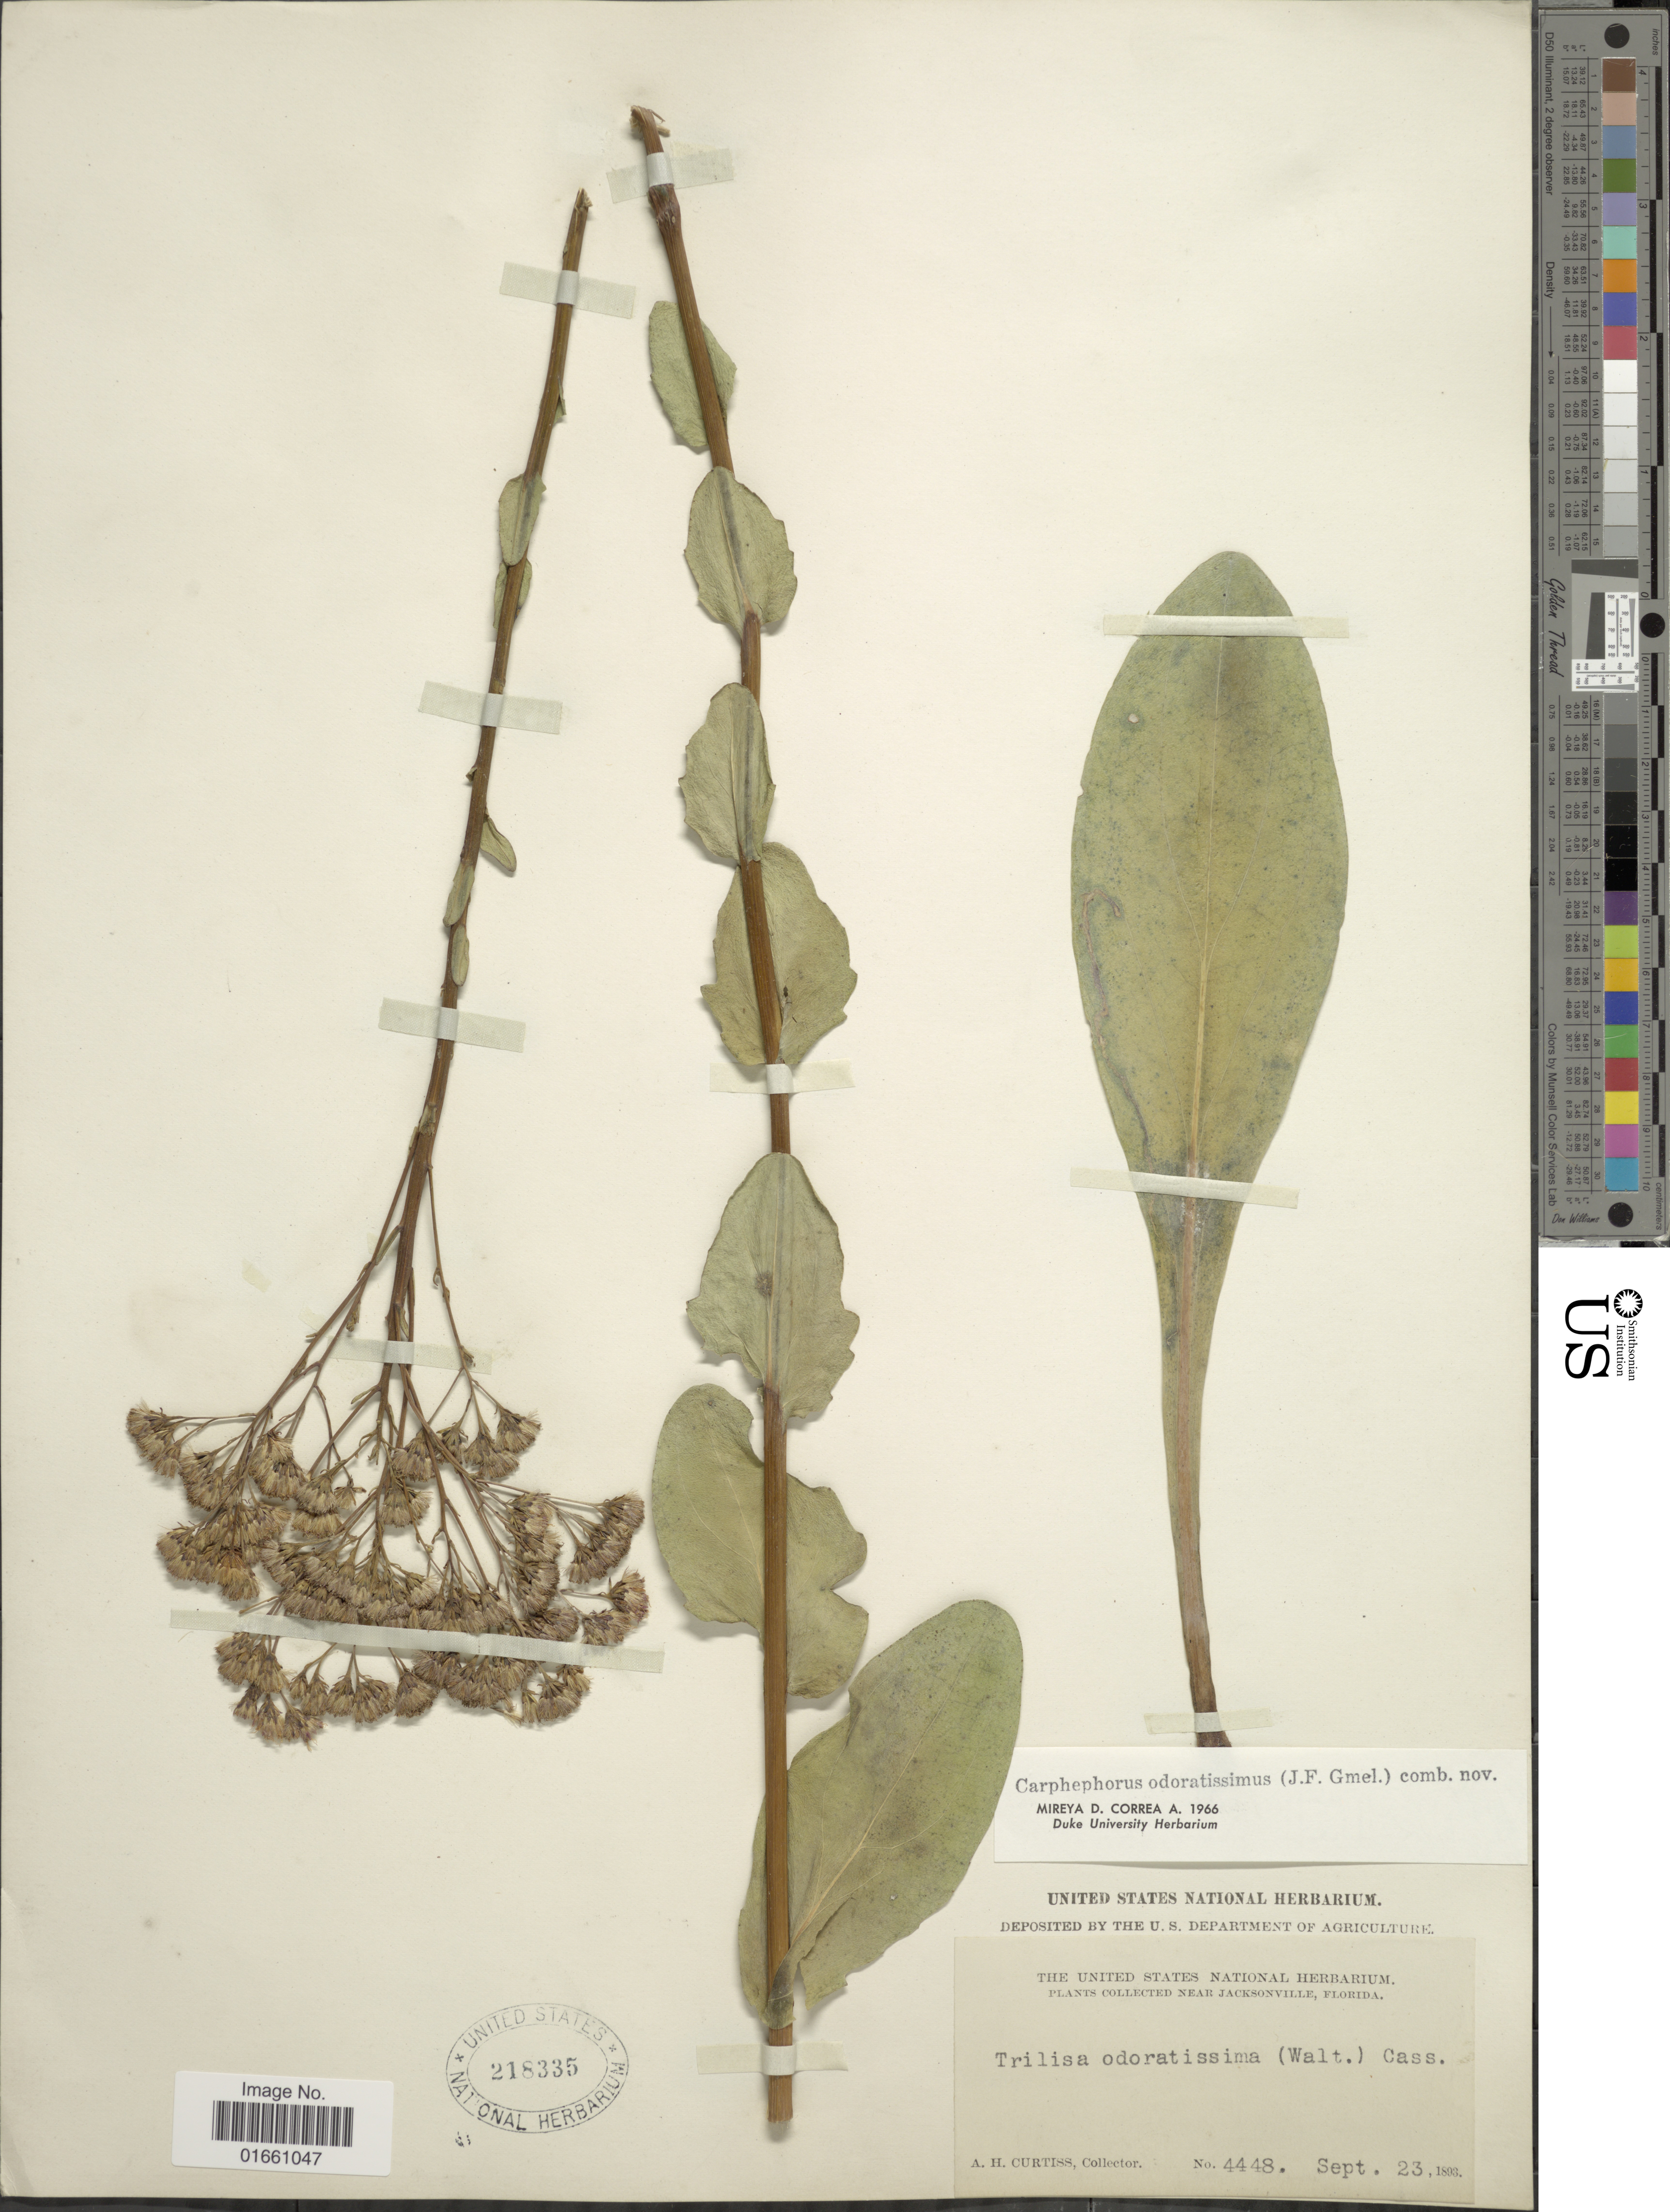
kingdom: Plantae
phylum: Tracheophyta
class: Magnoliopsida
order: Asterales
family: Asteraceae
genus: Trilisa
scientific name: Trilisa odoratissima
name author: (J.F. Gmel.) Cass.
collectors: A. H. Curtiss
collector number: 4448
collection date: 1893-09-23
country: United States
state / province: Florida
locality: Near Jacksonville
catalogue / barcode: US 218335